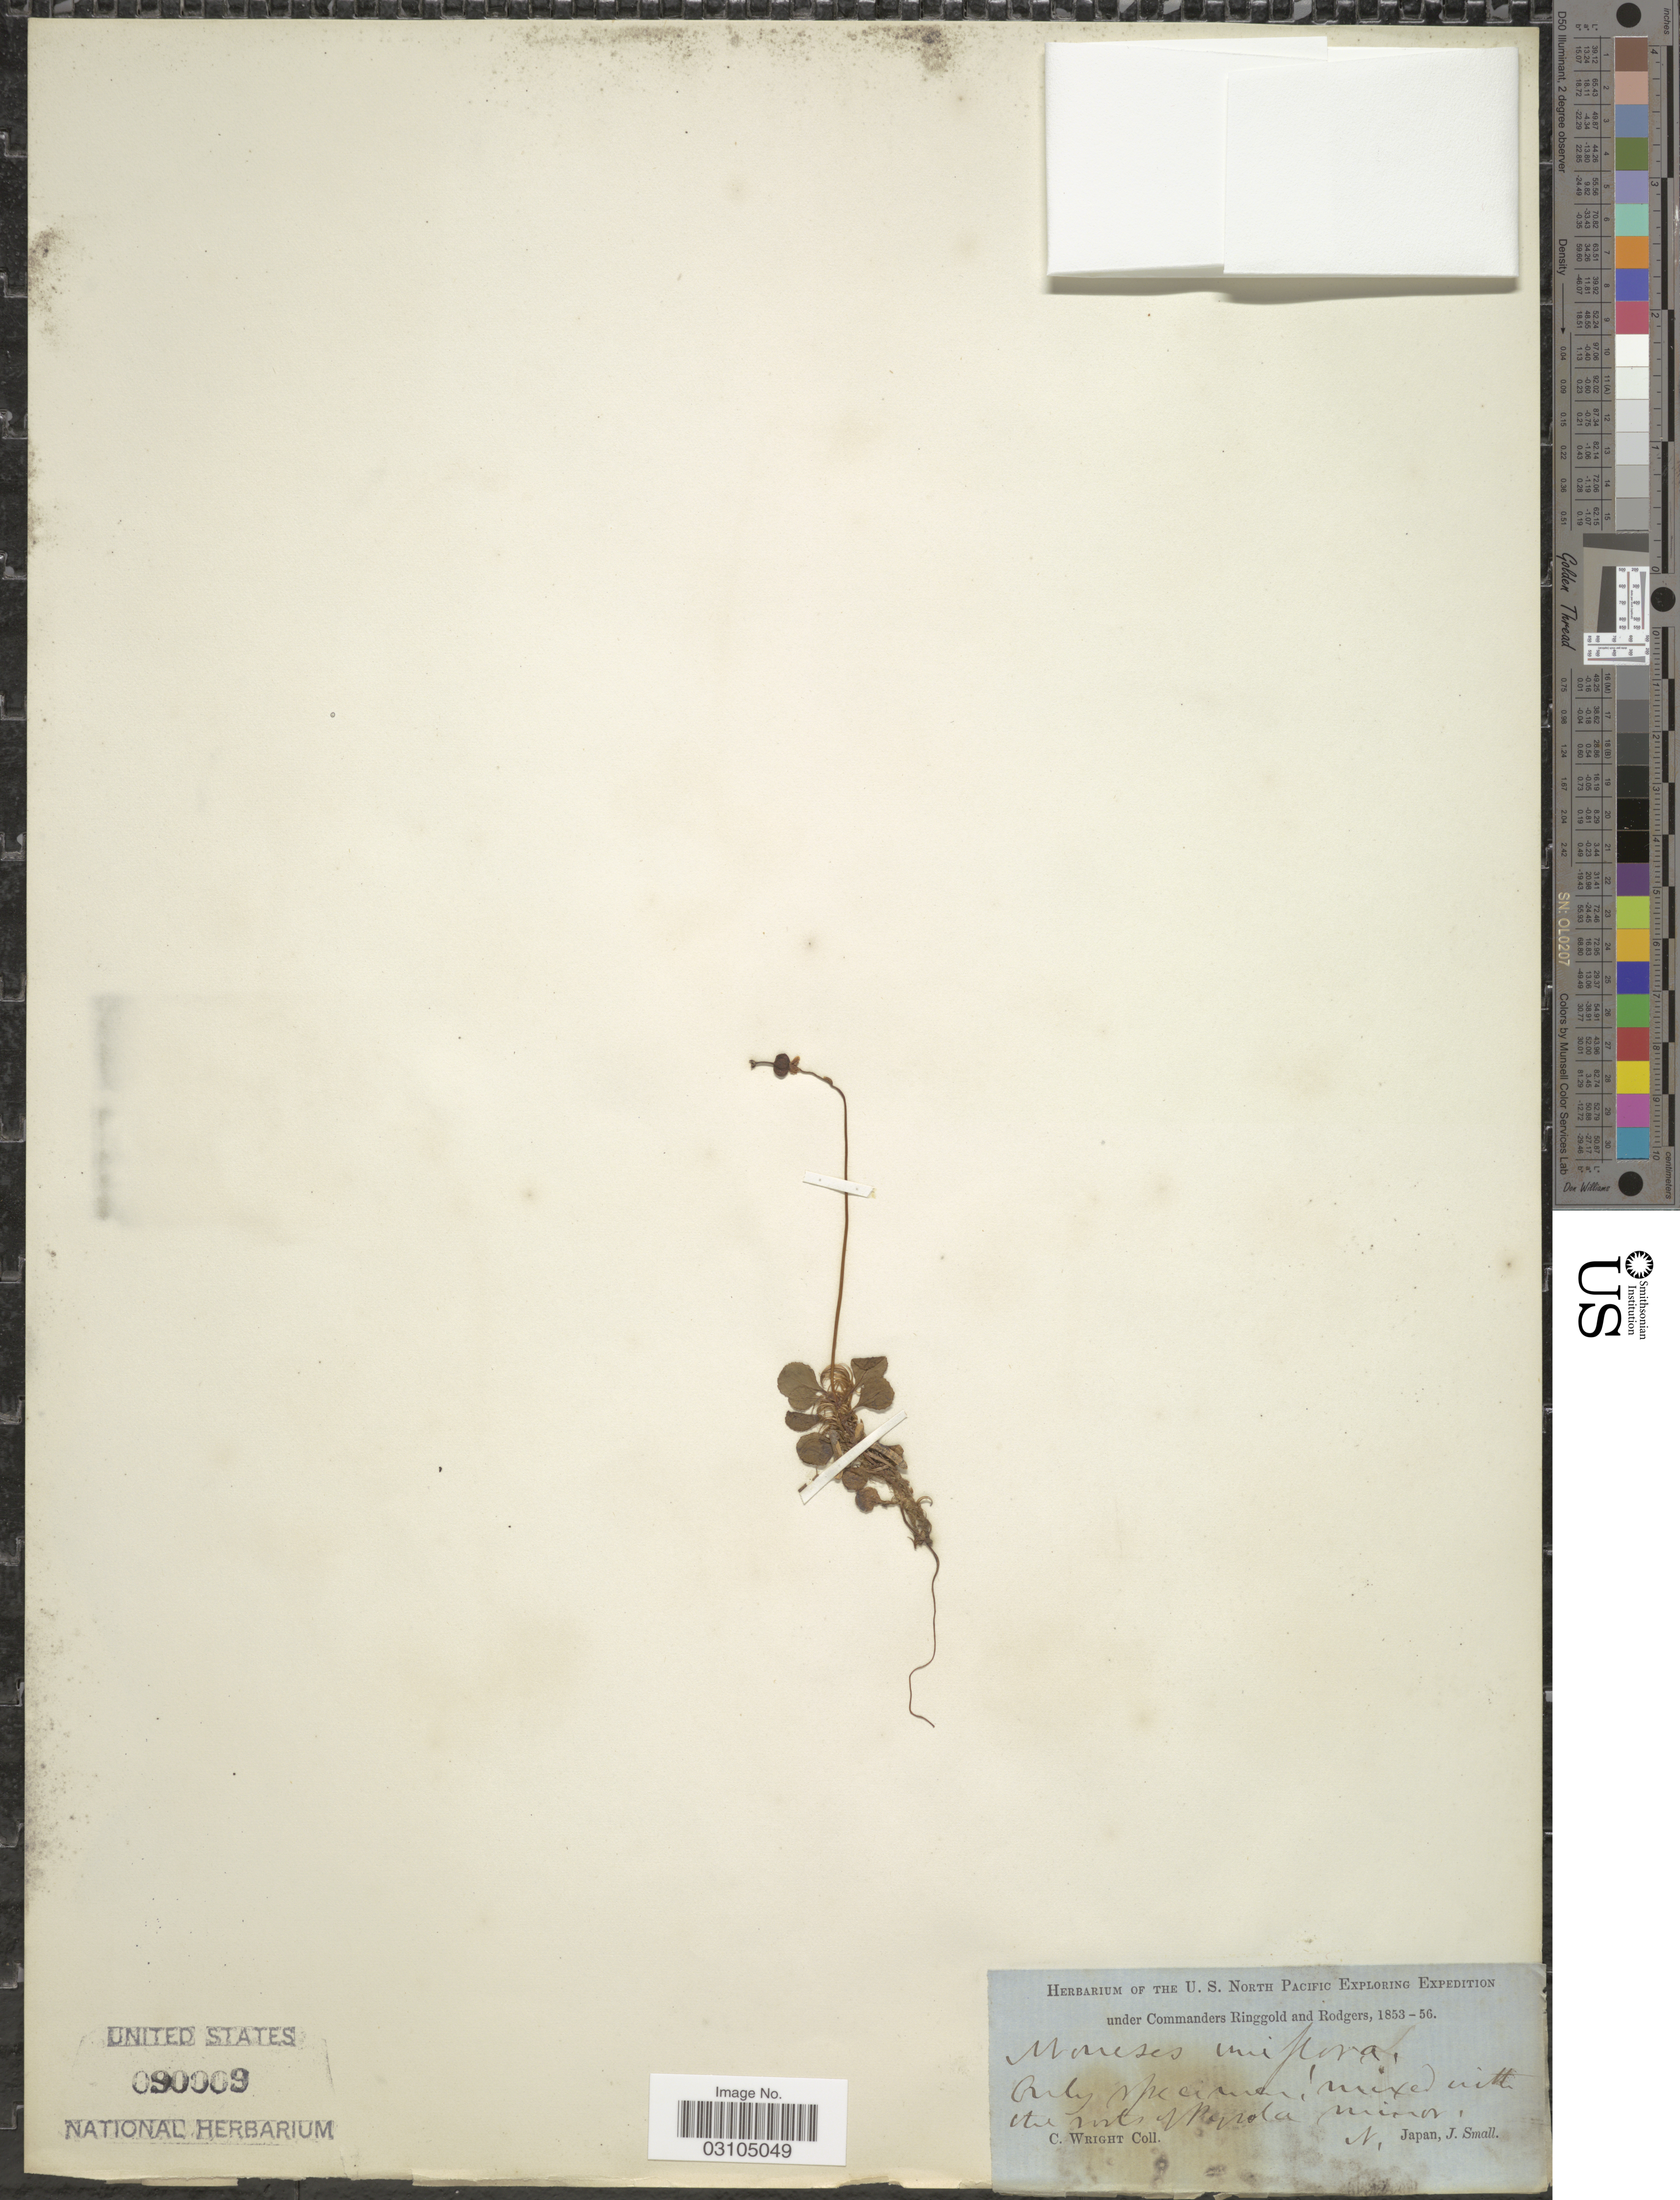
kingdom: Plantae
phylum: Tracheophyta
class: Magnoliopsida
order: Ericales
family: Ericaceae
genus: Moneses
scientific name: Moneses uniflora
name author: (L.) A. Gray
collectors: C. Wright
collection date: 1853/1856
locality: The Mts. Monola [interpreted] Minor [interpreted].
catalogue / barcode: US 90009